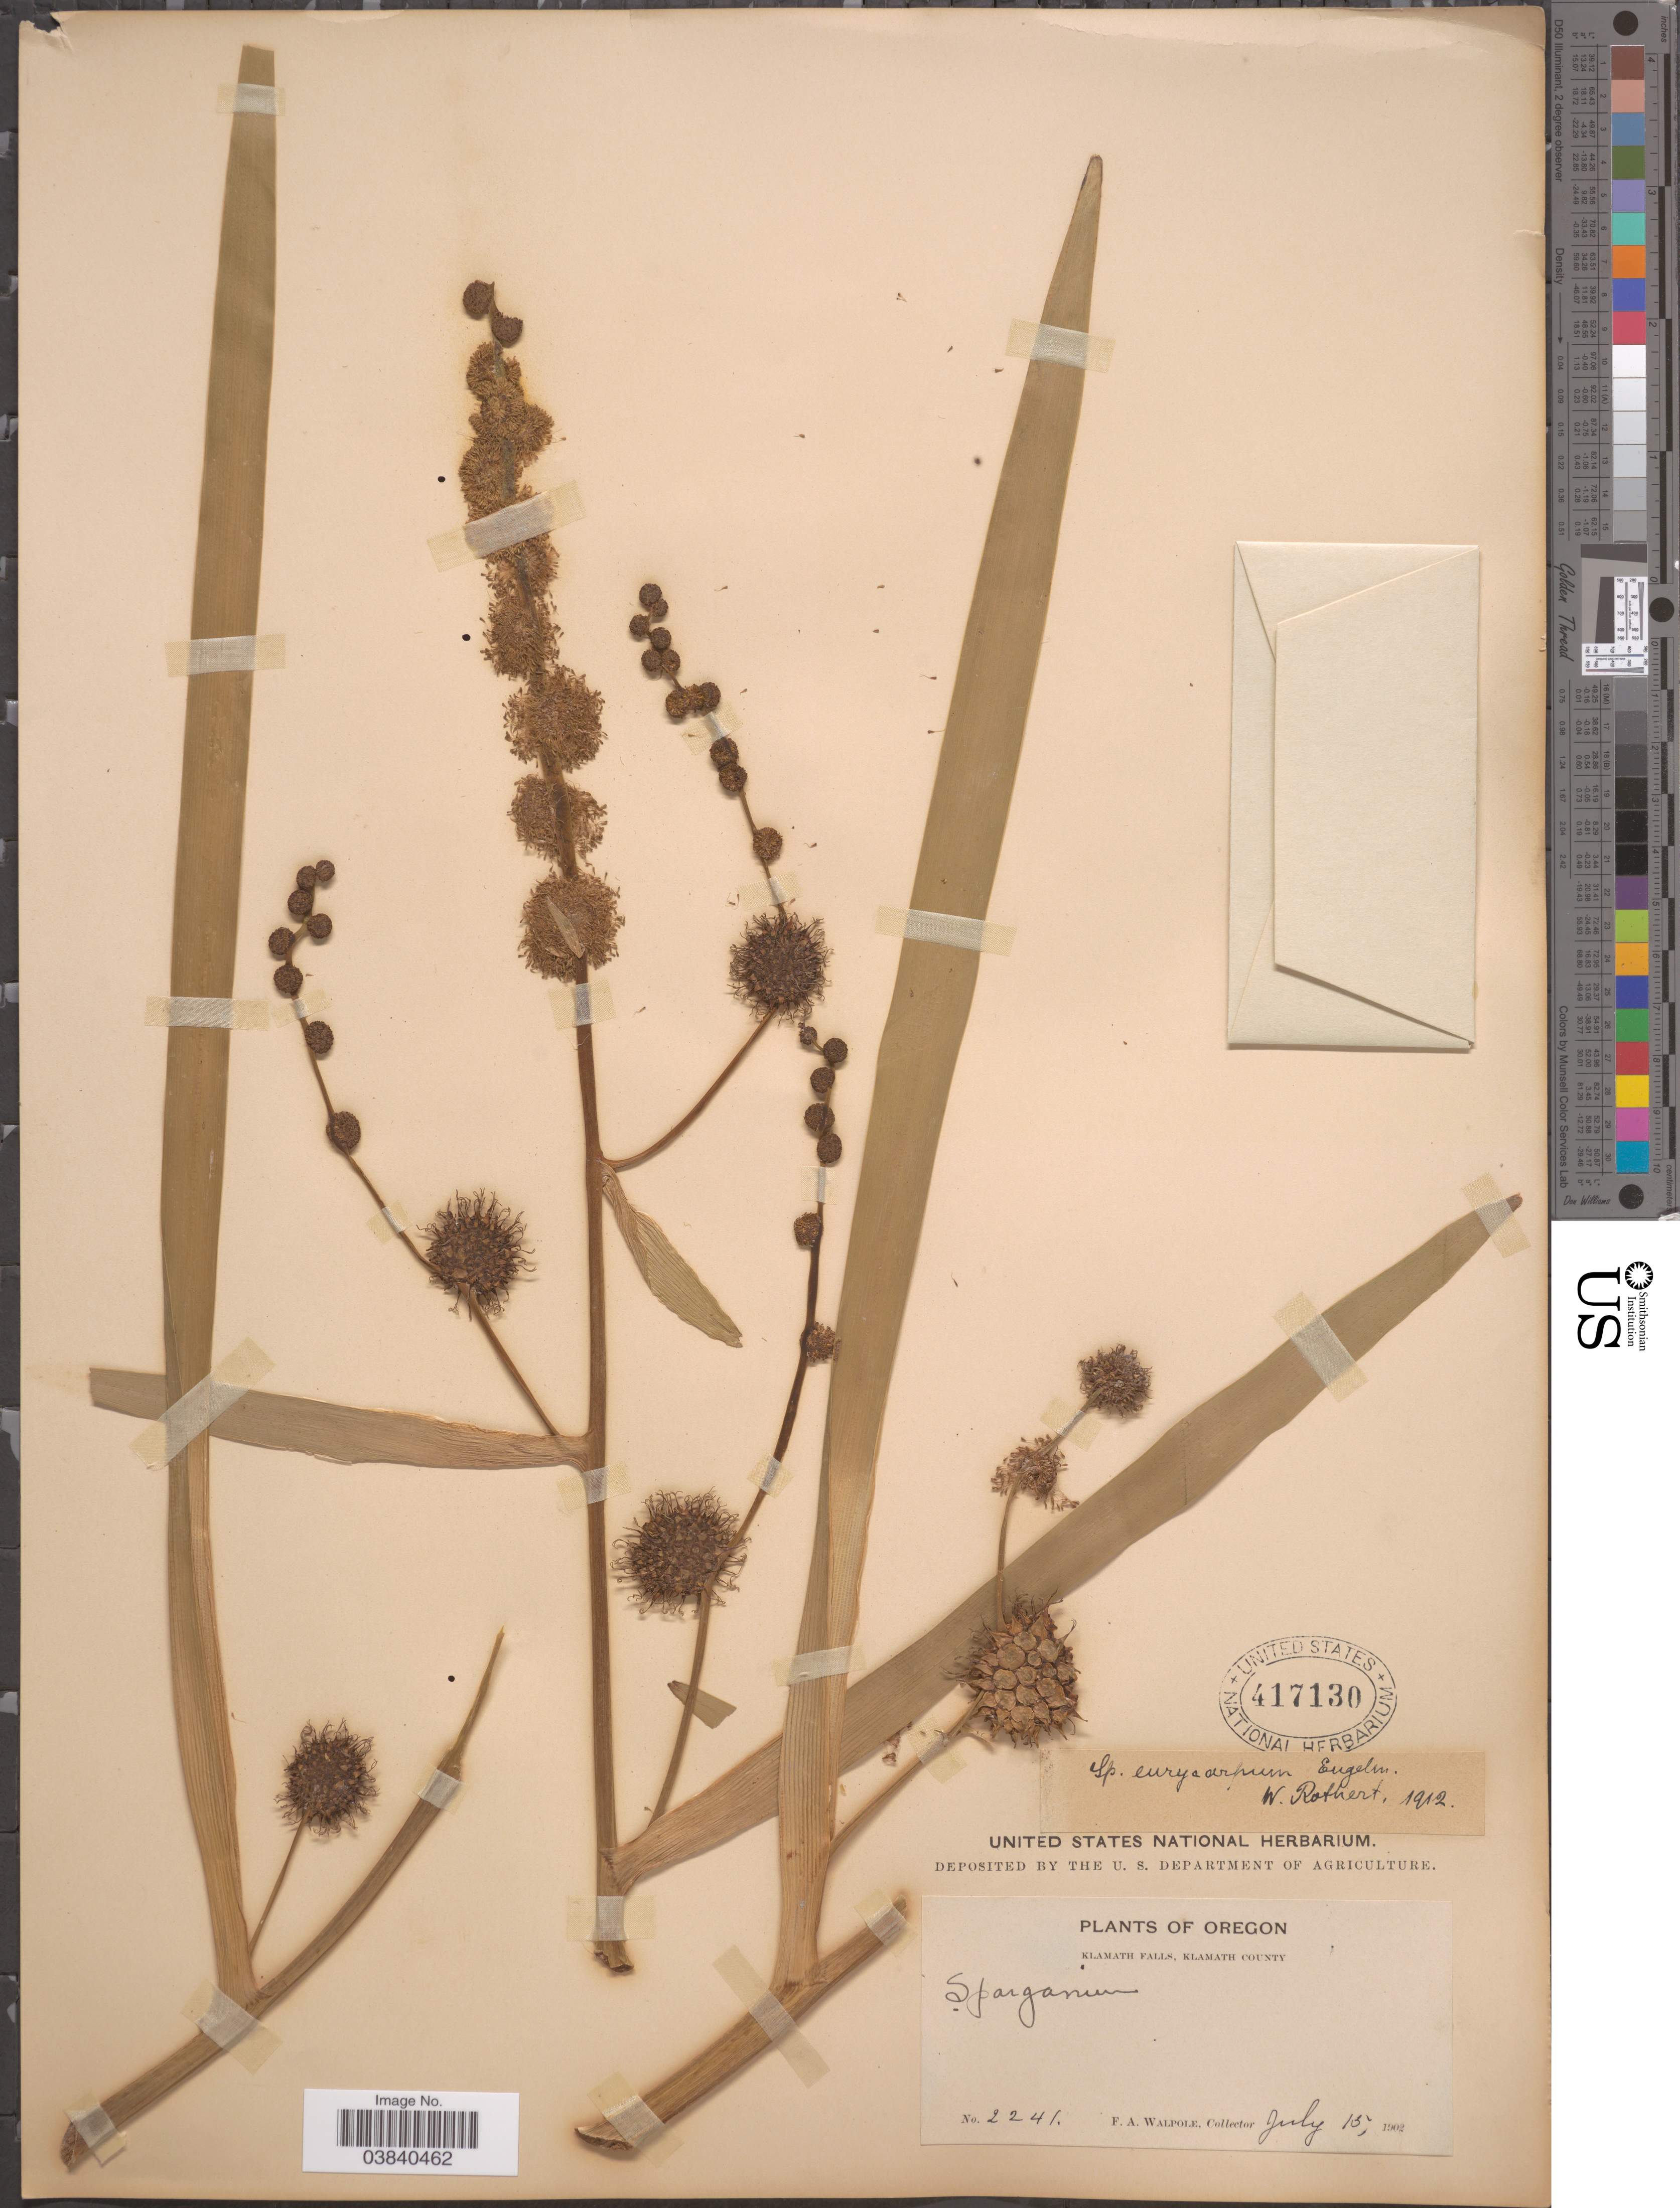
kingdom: Plantae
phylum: Tracheophyta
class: Liliopsida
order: Poales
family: Typhaceae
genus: Sparganium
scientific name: Sparganium eurycarpum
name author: Engelm.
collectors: F. Walpole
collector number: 2241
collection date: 1902-07-15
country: United States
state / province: Oregon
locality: Klamath Falls, Klamath County.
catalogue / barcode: US 417130